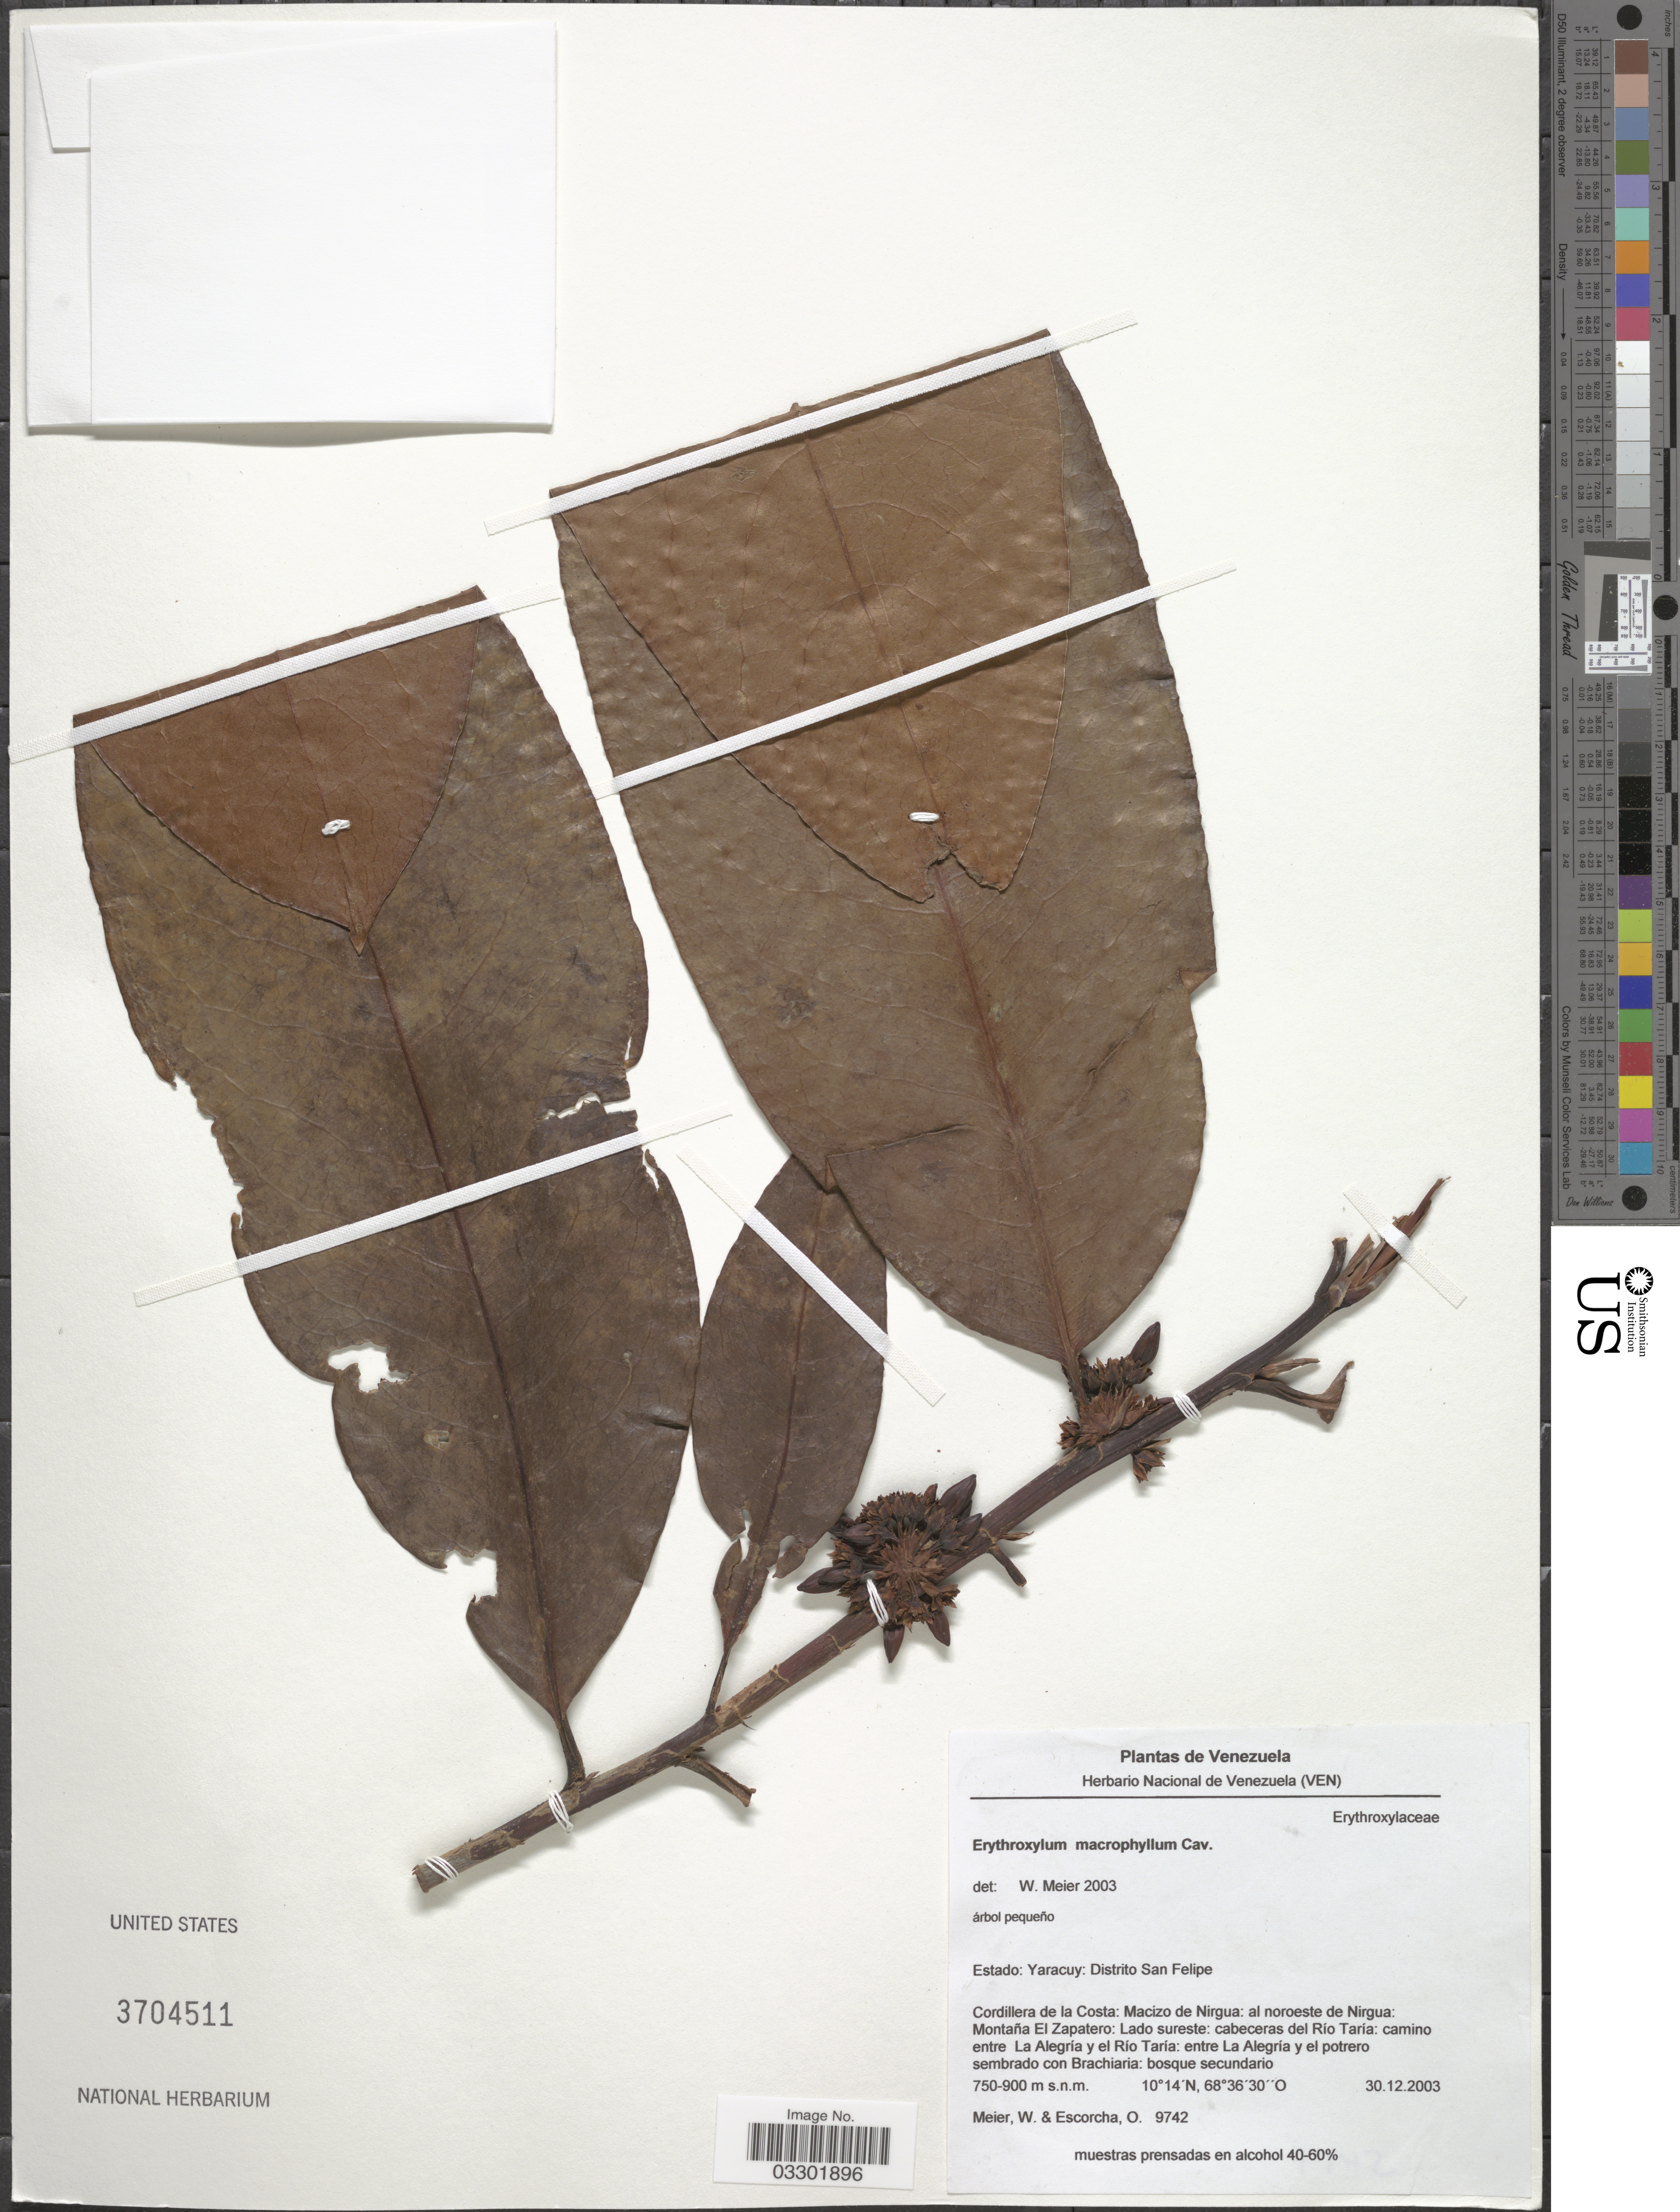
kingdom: Plantae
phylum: Tracheophyta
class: Magnoliopsida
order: Malpighiales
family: Erythroxylaceae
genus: Erythroxylum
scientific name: Erythroxylum macrophyllum var. macrophyllum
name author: Cav.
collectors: W. Meier & O. Escorcha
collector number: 9742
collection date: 2003-12-30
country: Venezuela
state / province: Yaracuy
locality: Distrito San Felipe. Cordillera de la Costa: Macizo de Nirgua: al noroeste de Nirgua: Montaña El Zapatero: Lado sureste: cabaceras del Río Taría: camino entre La Alegría y el Río Taría: entre La Alegría y el potrero sembrado con Brachiaria.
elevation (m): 750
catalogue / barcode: US 3704511